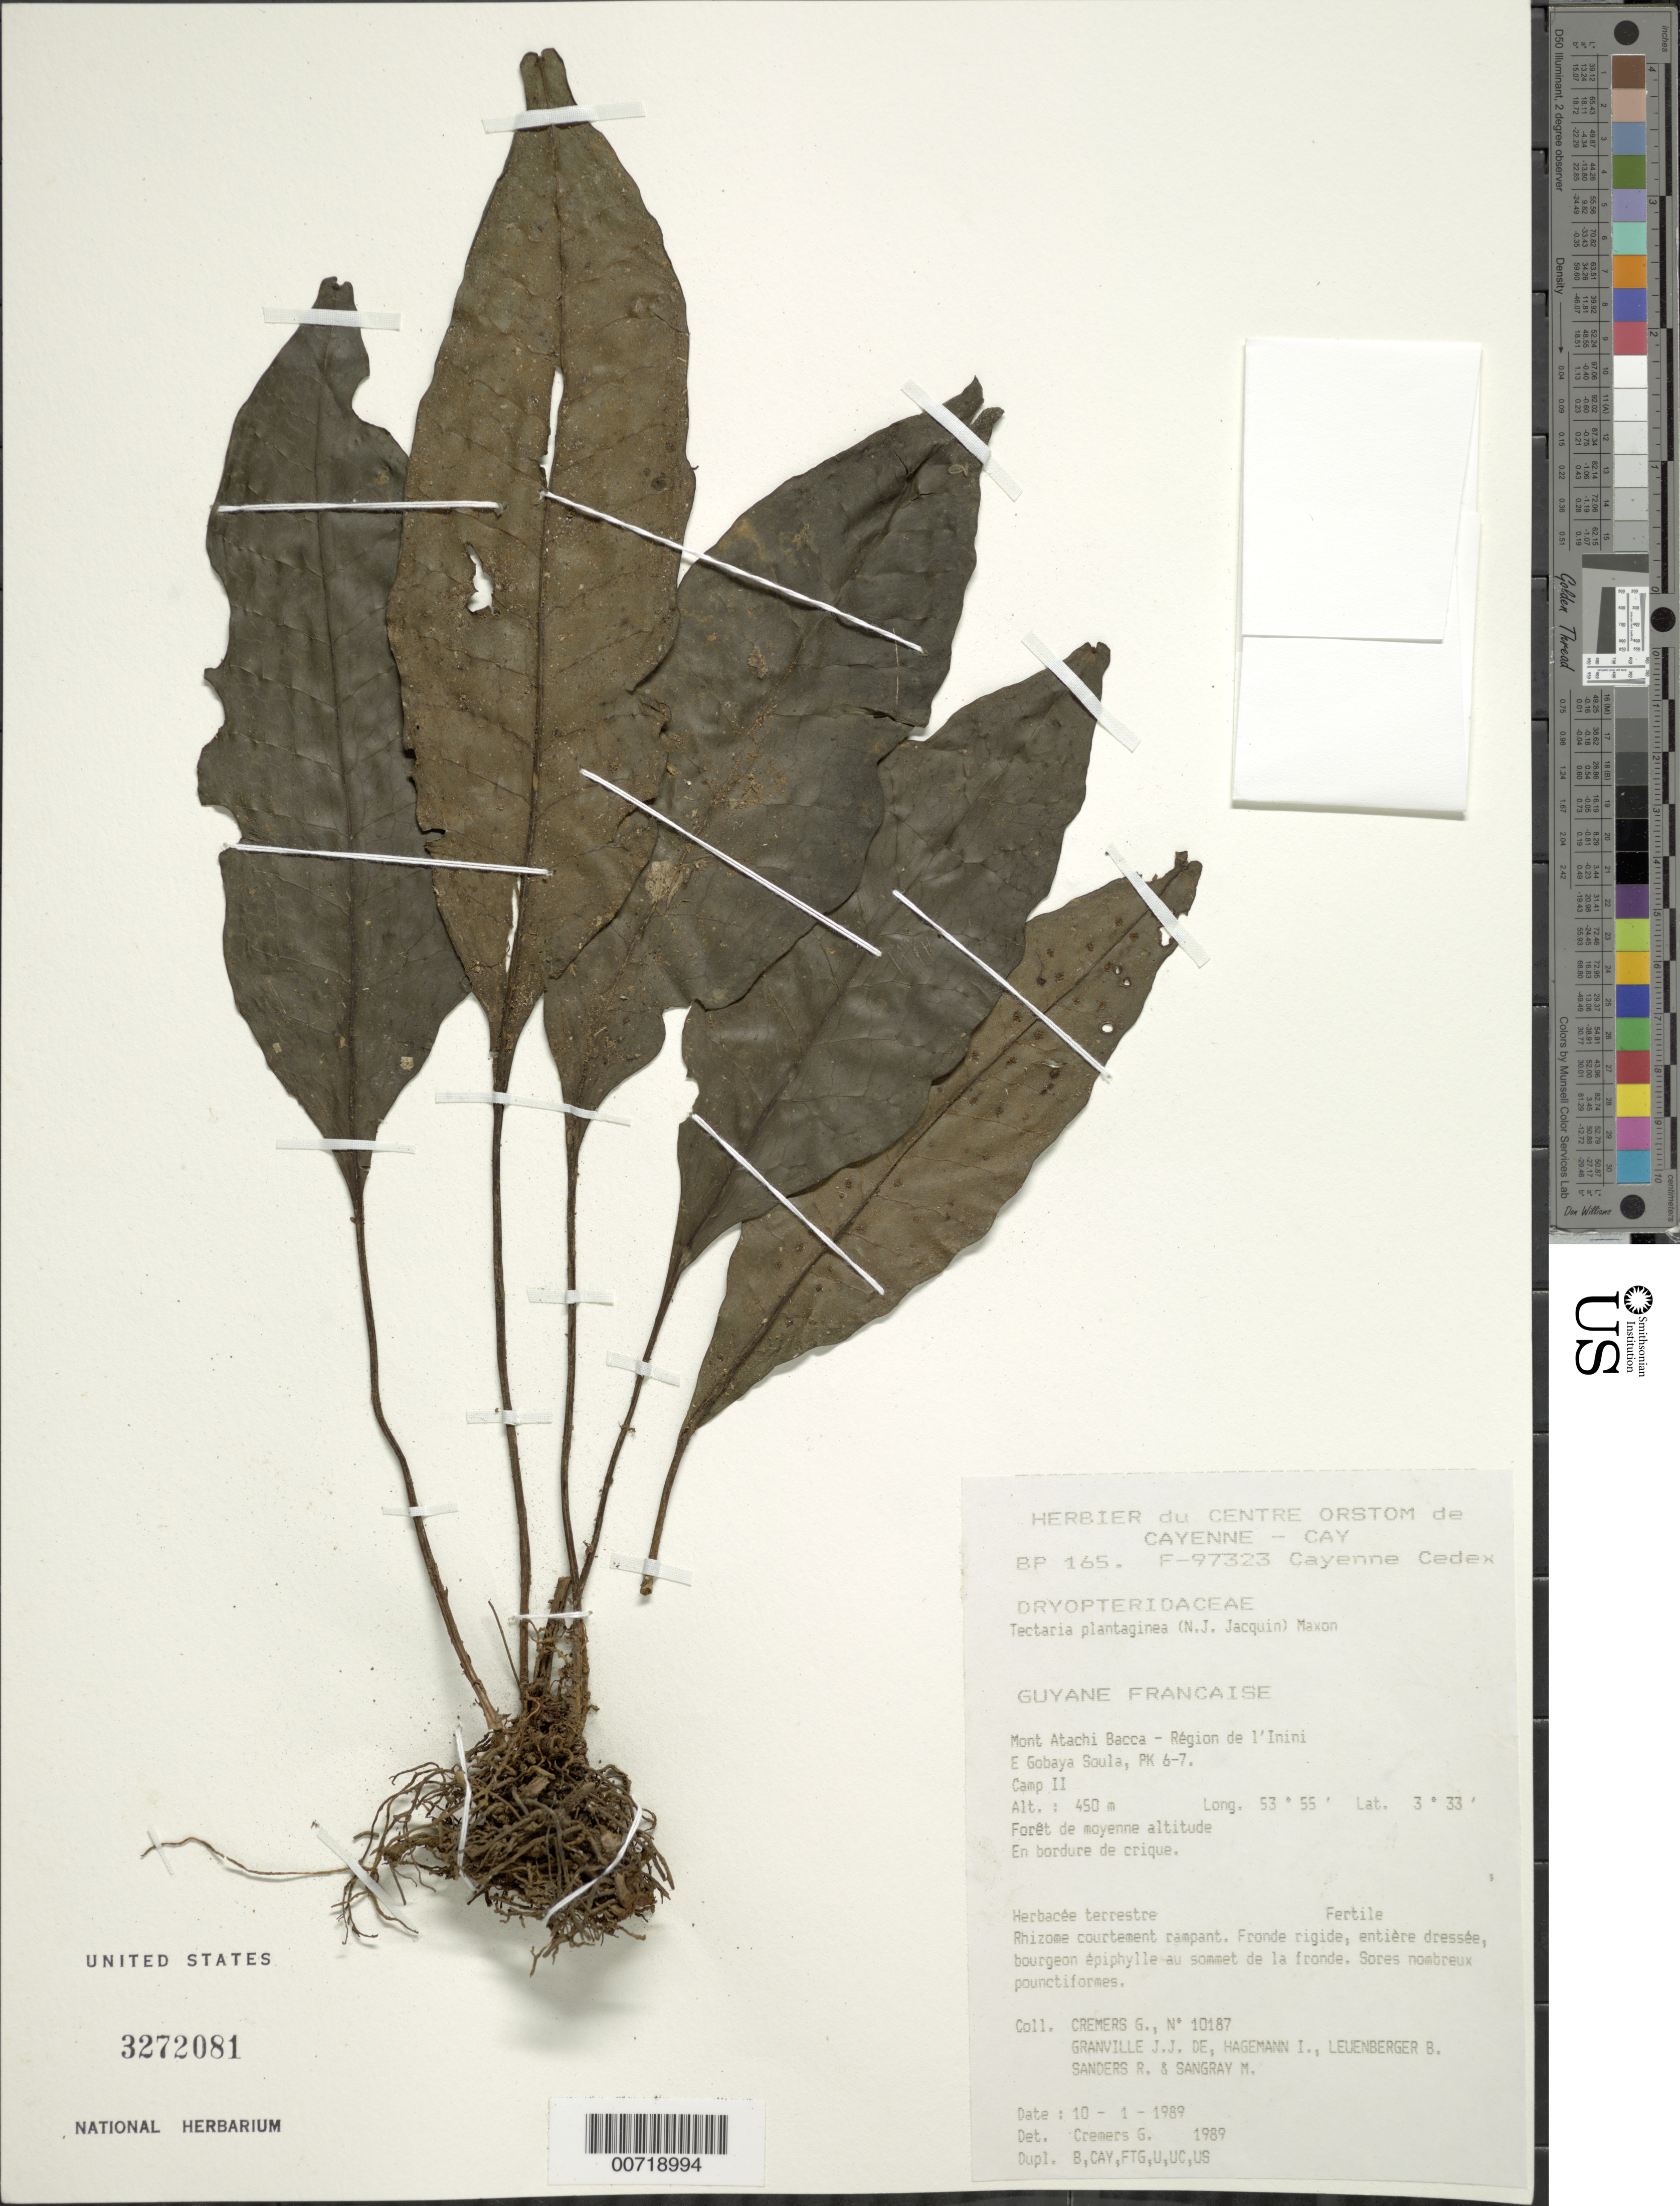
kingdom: Plantae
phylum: Tracheophyta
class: Polypodiopsida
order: Polypodiales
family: Tectariaceae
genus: Tectaria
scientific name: Tectaria plantaginea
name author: (Jacq.) Maxon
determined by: Cremers, Georges A.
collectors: G. Cremers et al.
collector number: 10187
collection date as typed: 10-Jan-89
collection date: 1989-01-10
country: French Guiana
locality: Mont Atachi Bacca, Région de l'Inini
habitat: Forest, middle altitude; along creek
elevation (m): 450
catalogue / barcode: US 3272081